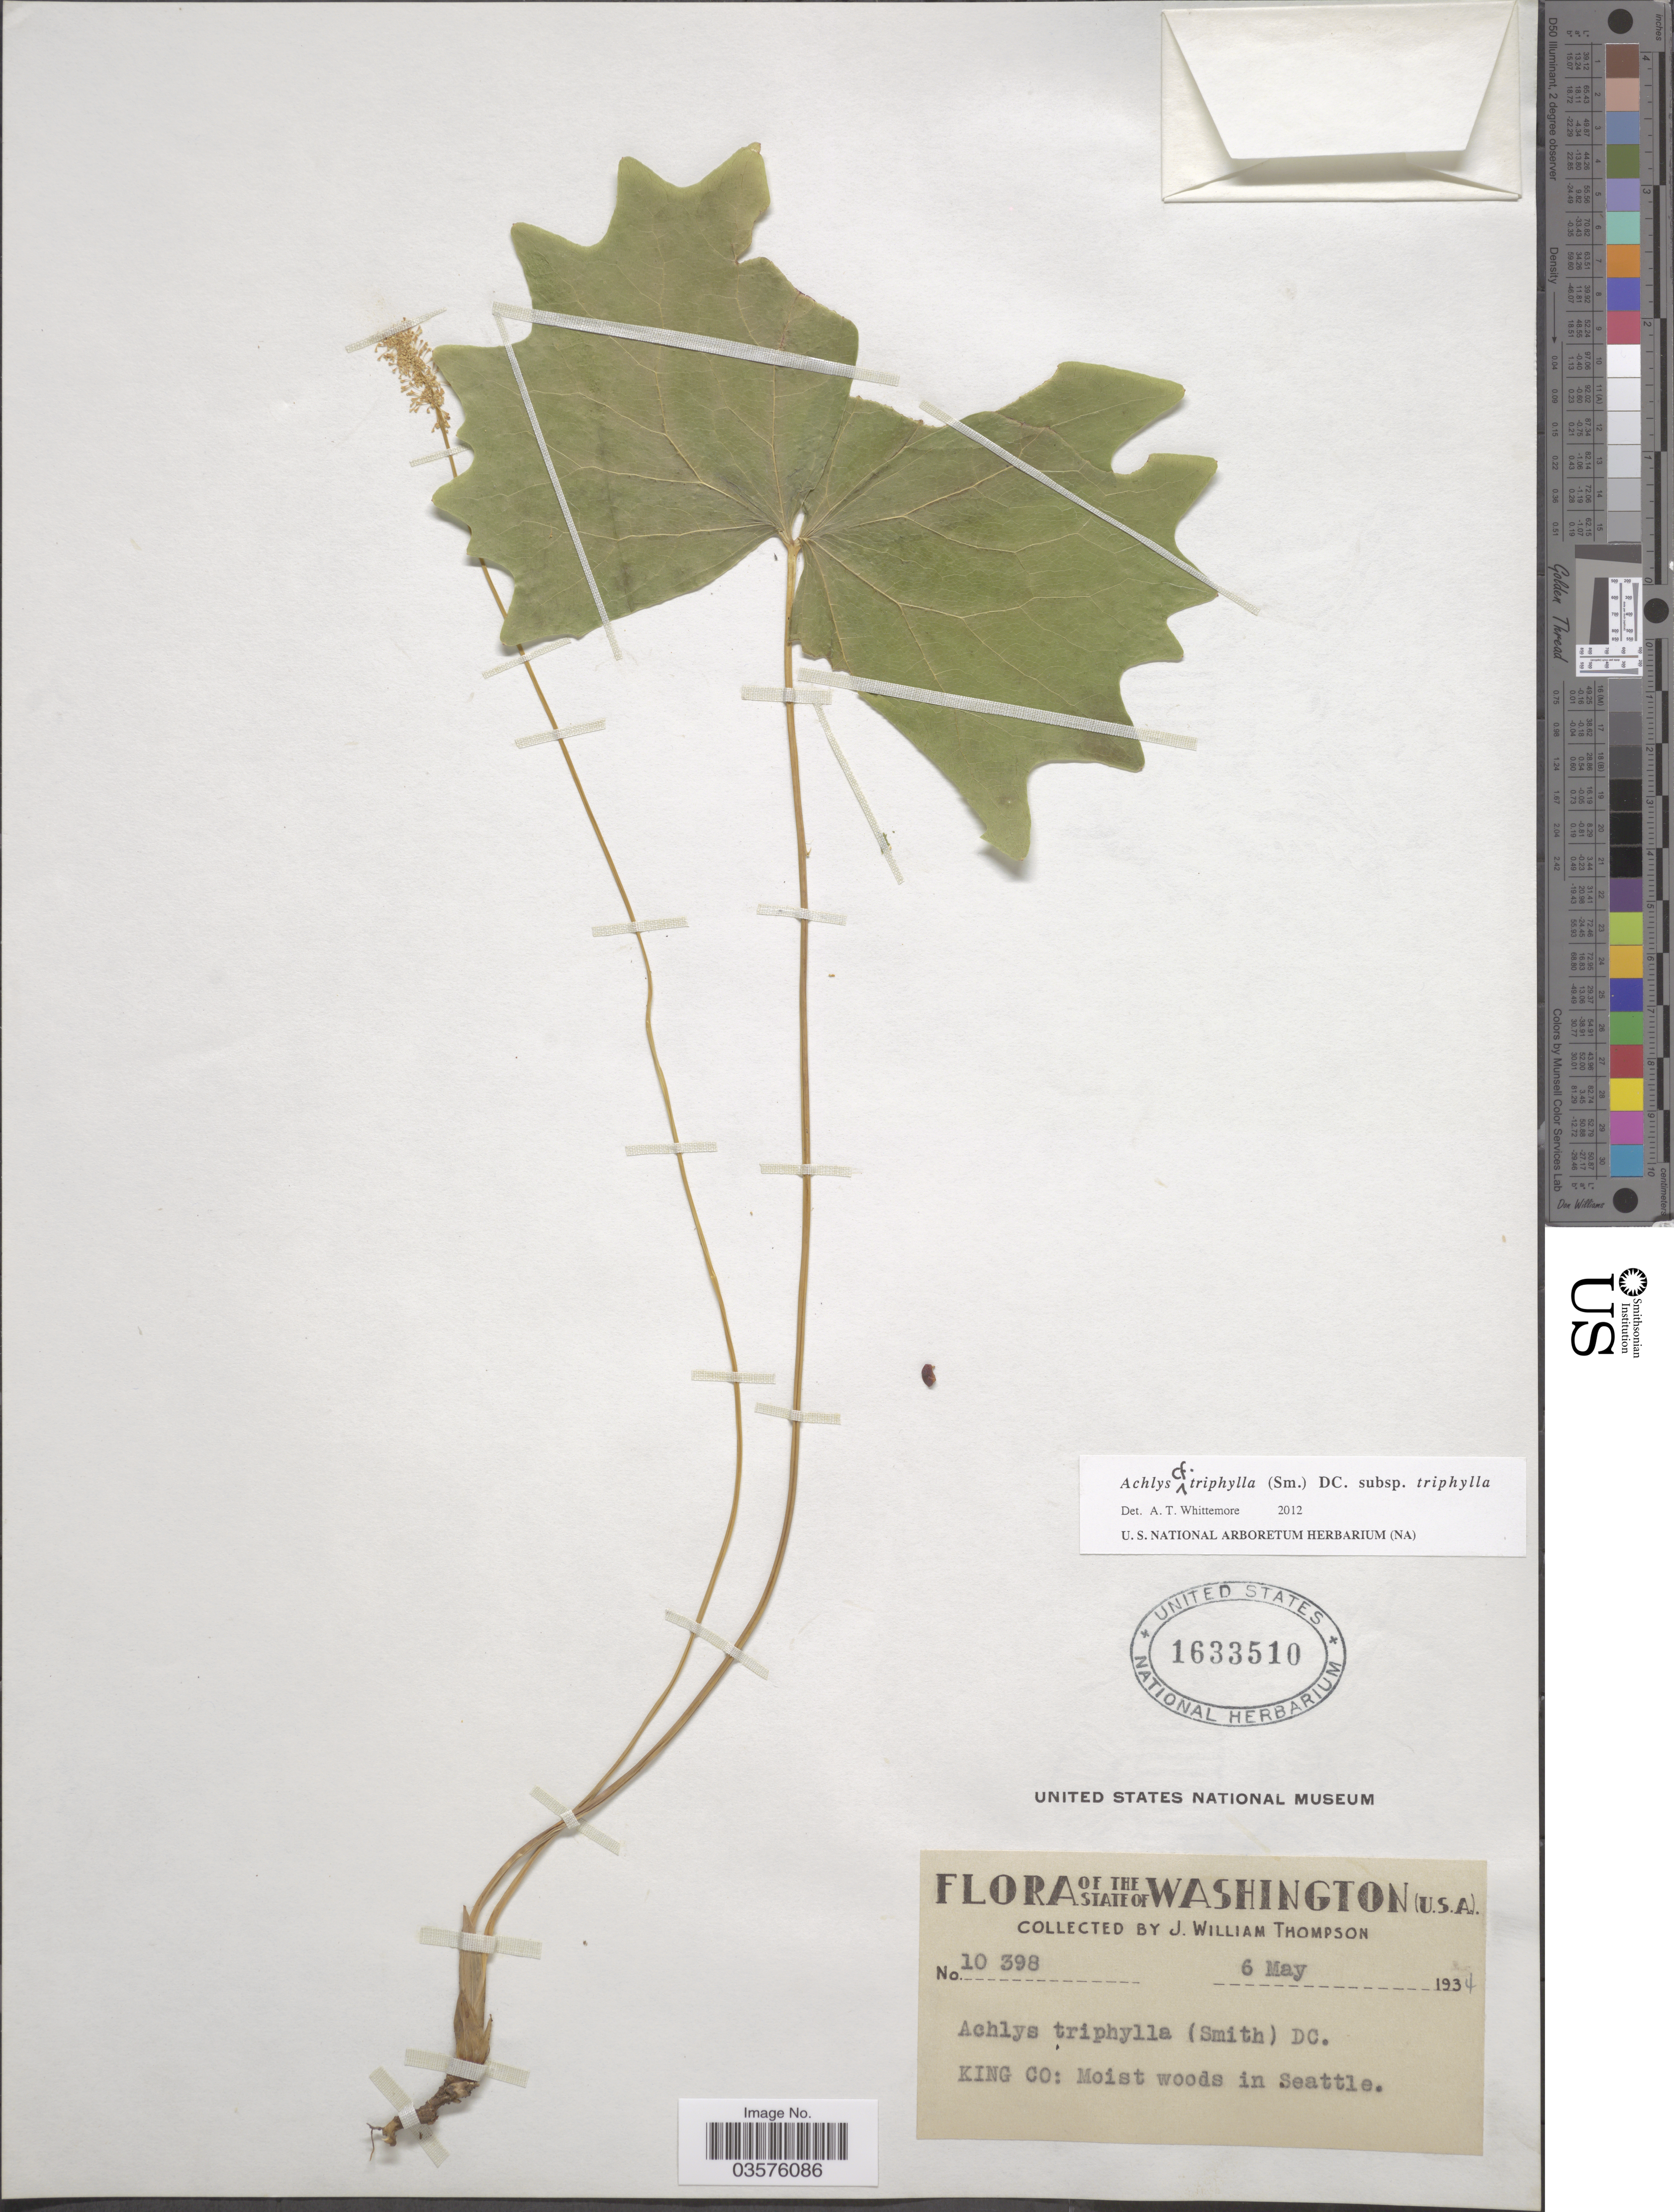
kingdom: Plantae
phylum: Tracheophyta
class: Magnoliopsida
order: Ranunculales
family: Berberidaceae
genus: Achlys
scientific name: Achlys triphylla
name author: (Sm.) DC.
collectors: J. W. Thompson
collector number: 10398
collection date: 1934-05-06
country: United States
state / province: Washington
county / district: King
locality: King Co: Moist woods in Seattle.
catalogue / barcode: US 1633510